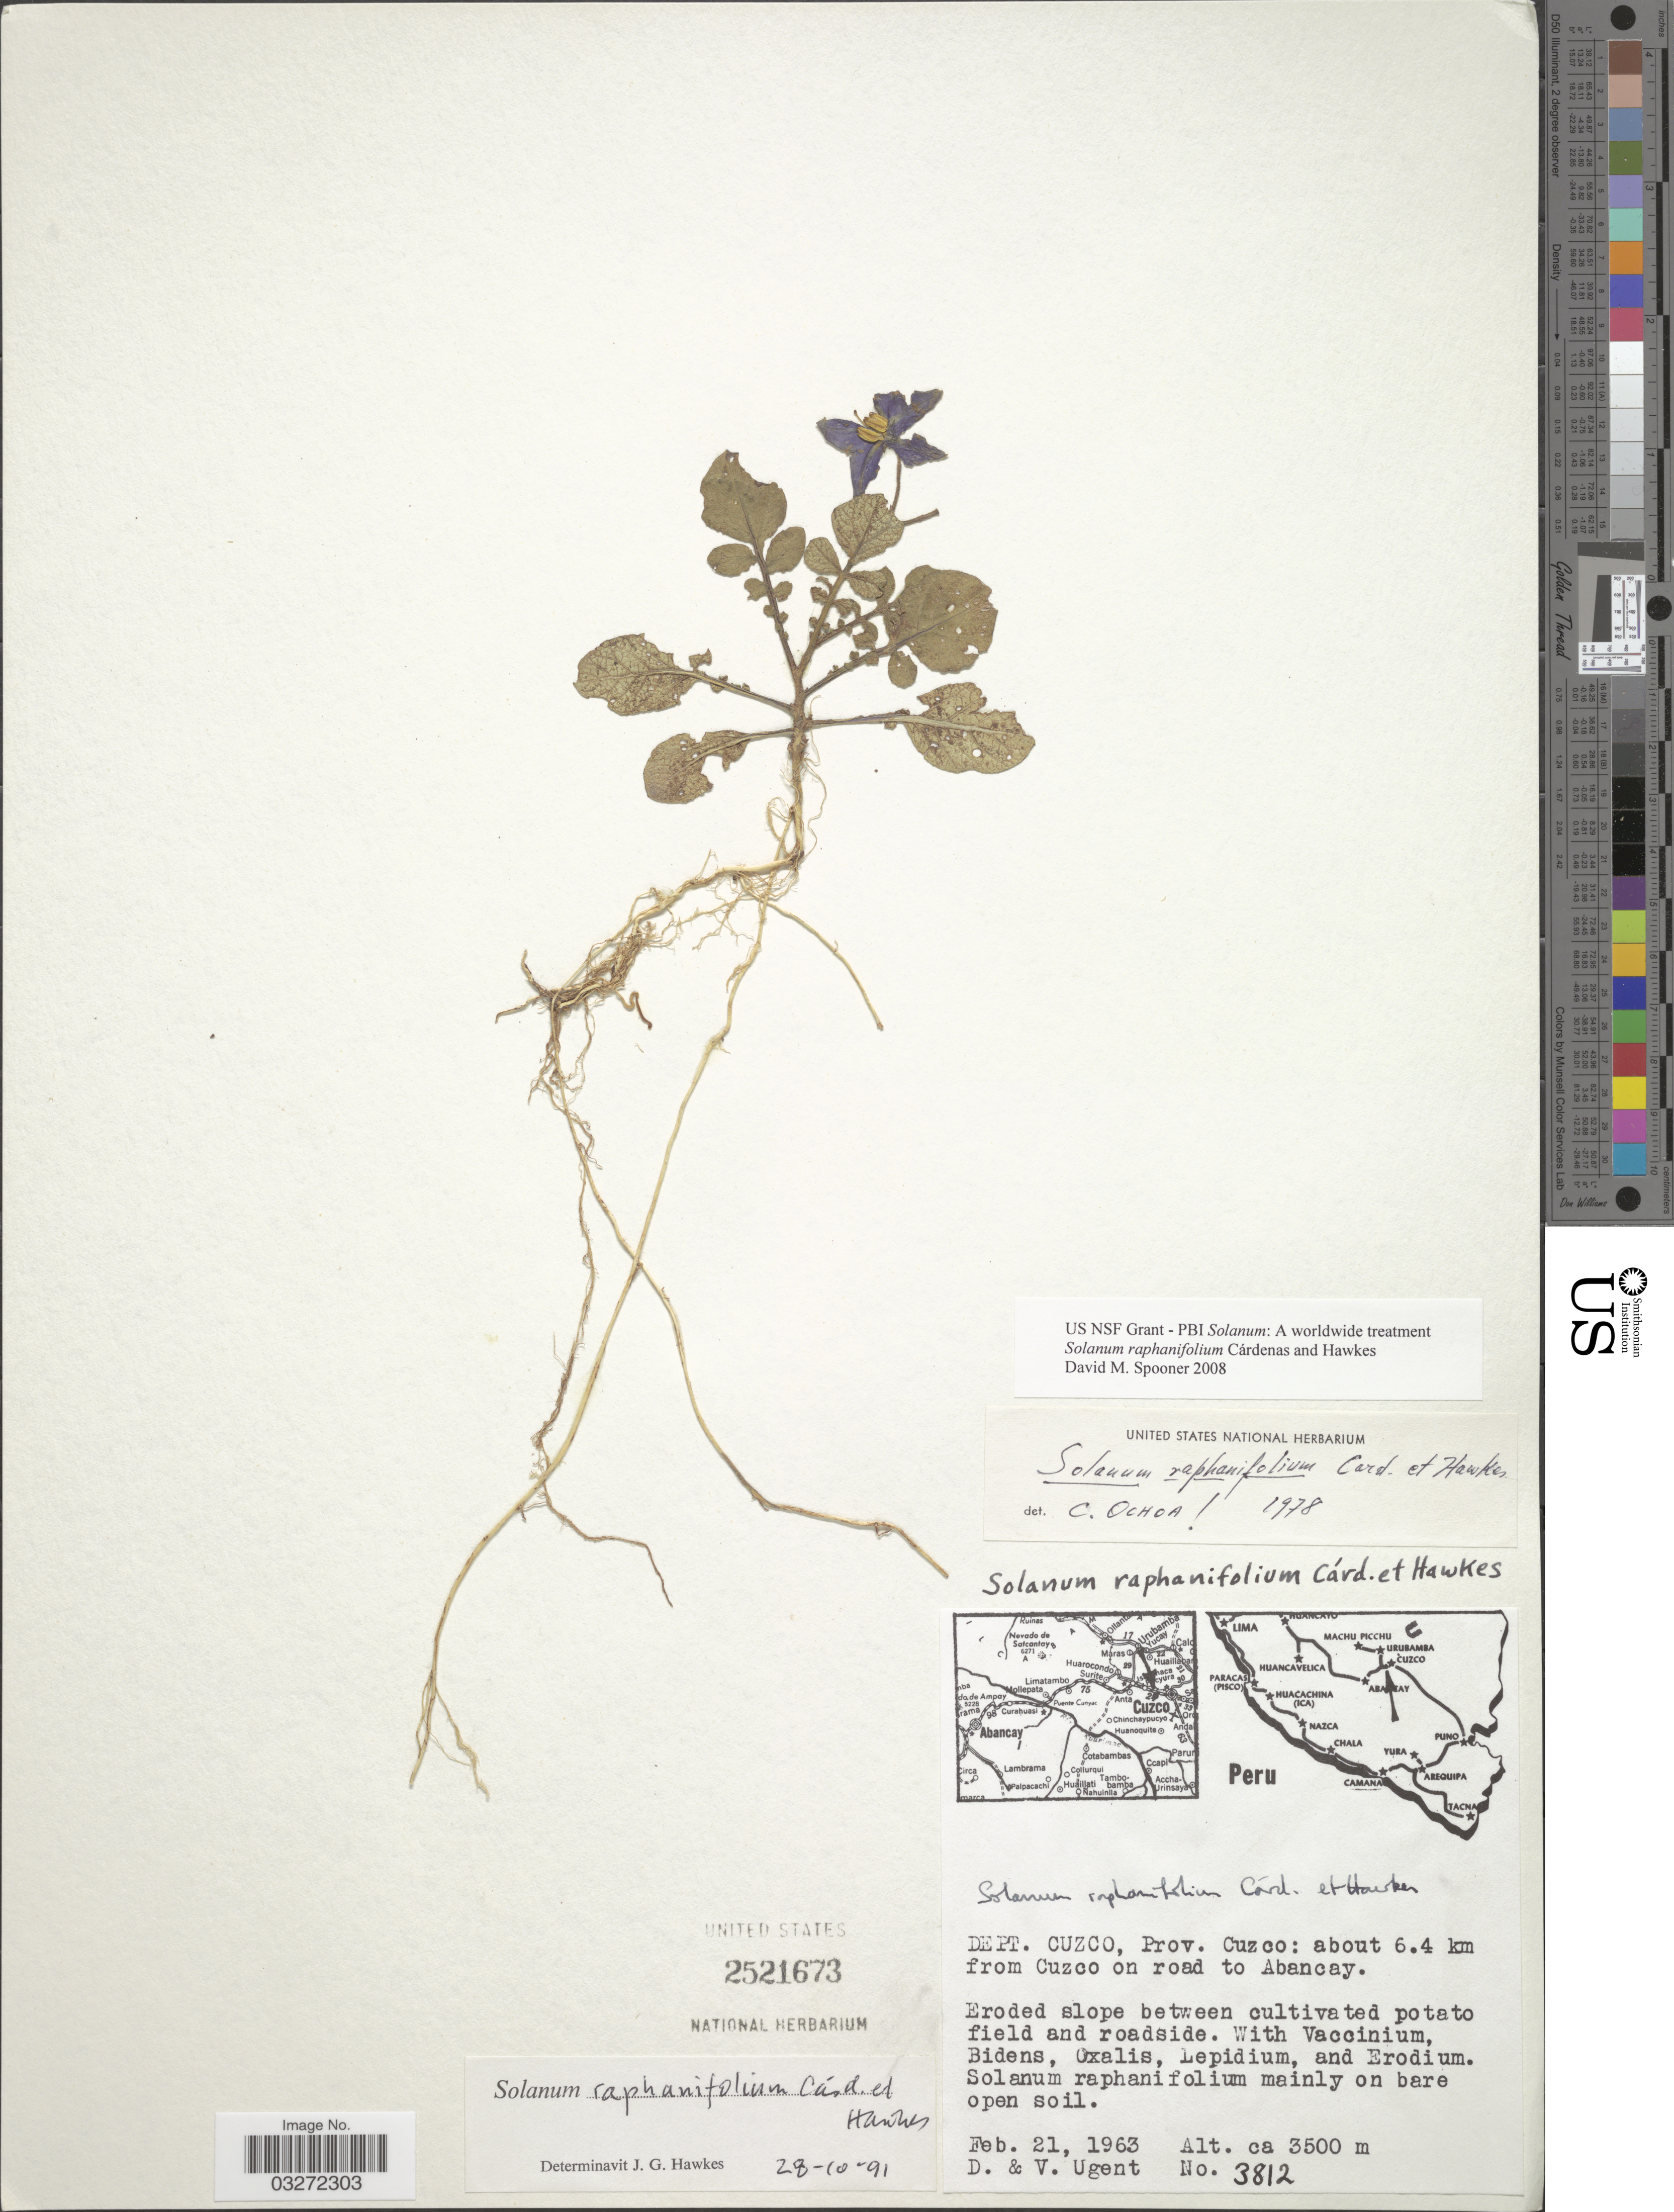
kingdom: Plantae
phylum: Tracheophyta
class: Magnoliopsida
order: Solanales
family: Solanaceae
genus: Solanum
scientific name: Solanum raphanifolium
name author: Cárdenas & Hawkes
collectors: D. Ugent & V. Ugent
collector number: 3812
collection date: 1963-02-21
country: Peru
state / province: Cusco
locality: Dept. Cuzco, Prov. Cuzco: about 6.4 km from Cuzco on road to Abancay.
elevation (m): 3500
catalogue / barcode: US 2521673